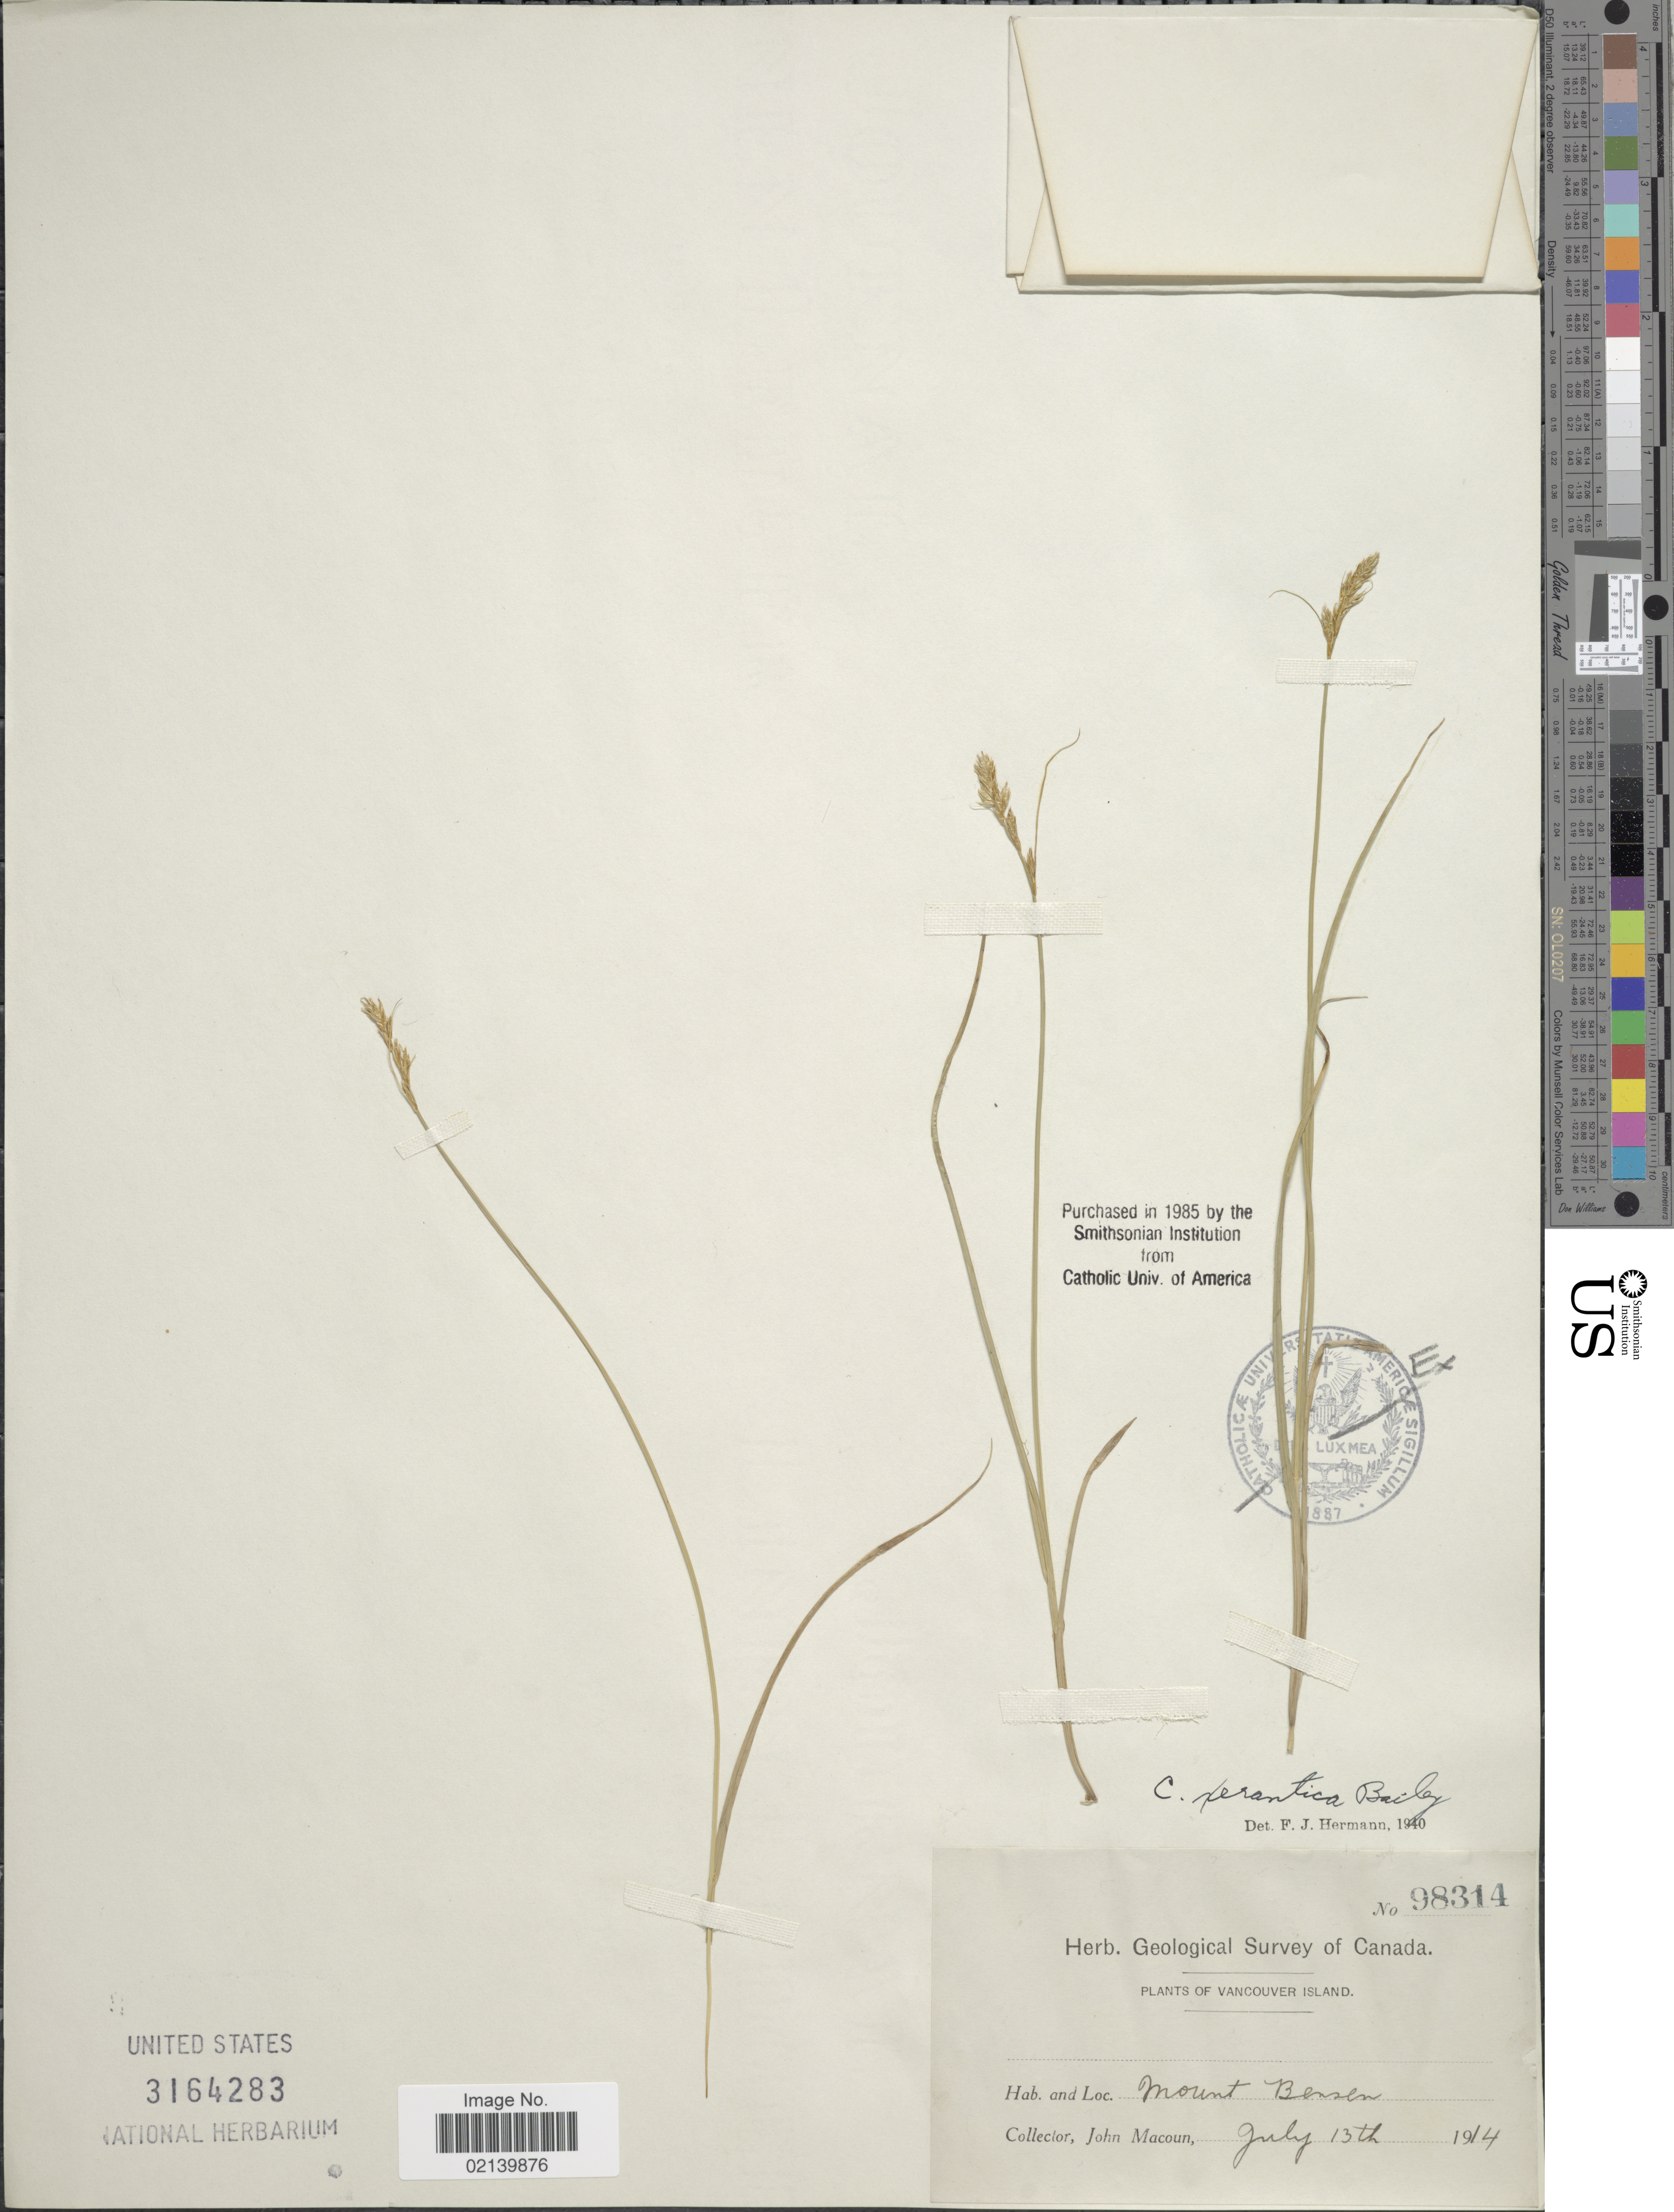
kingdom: Plantae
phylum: Tracheophyta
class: Liliopsida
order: Poales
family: Cyperaceae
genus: Carex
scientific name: Carex xerantica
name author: L.H. Bailey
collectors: J. Macoun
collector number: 98314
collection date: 1914-07-13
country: Canada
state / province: British Columbia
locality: Vancouver Island, Mount Bensen.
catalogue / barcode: US 3164283